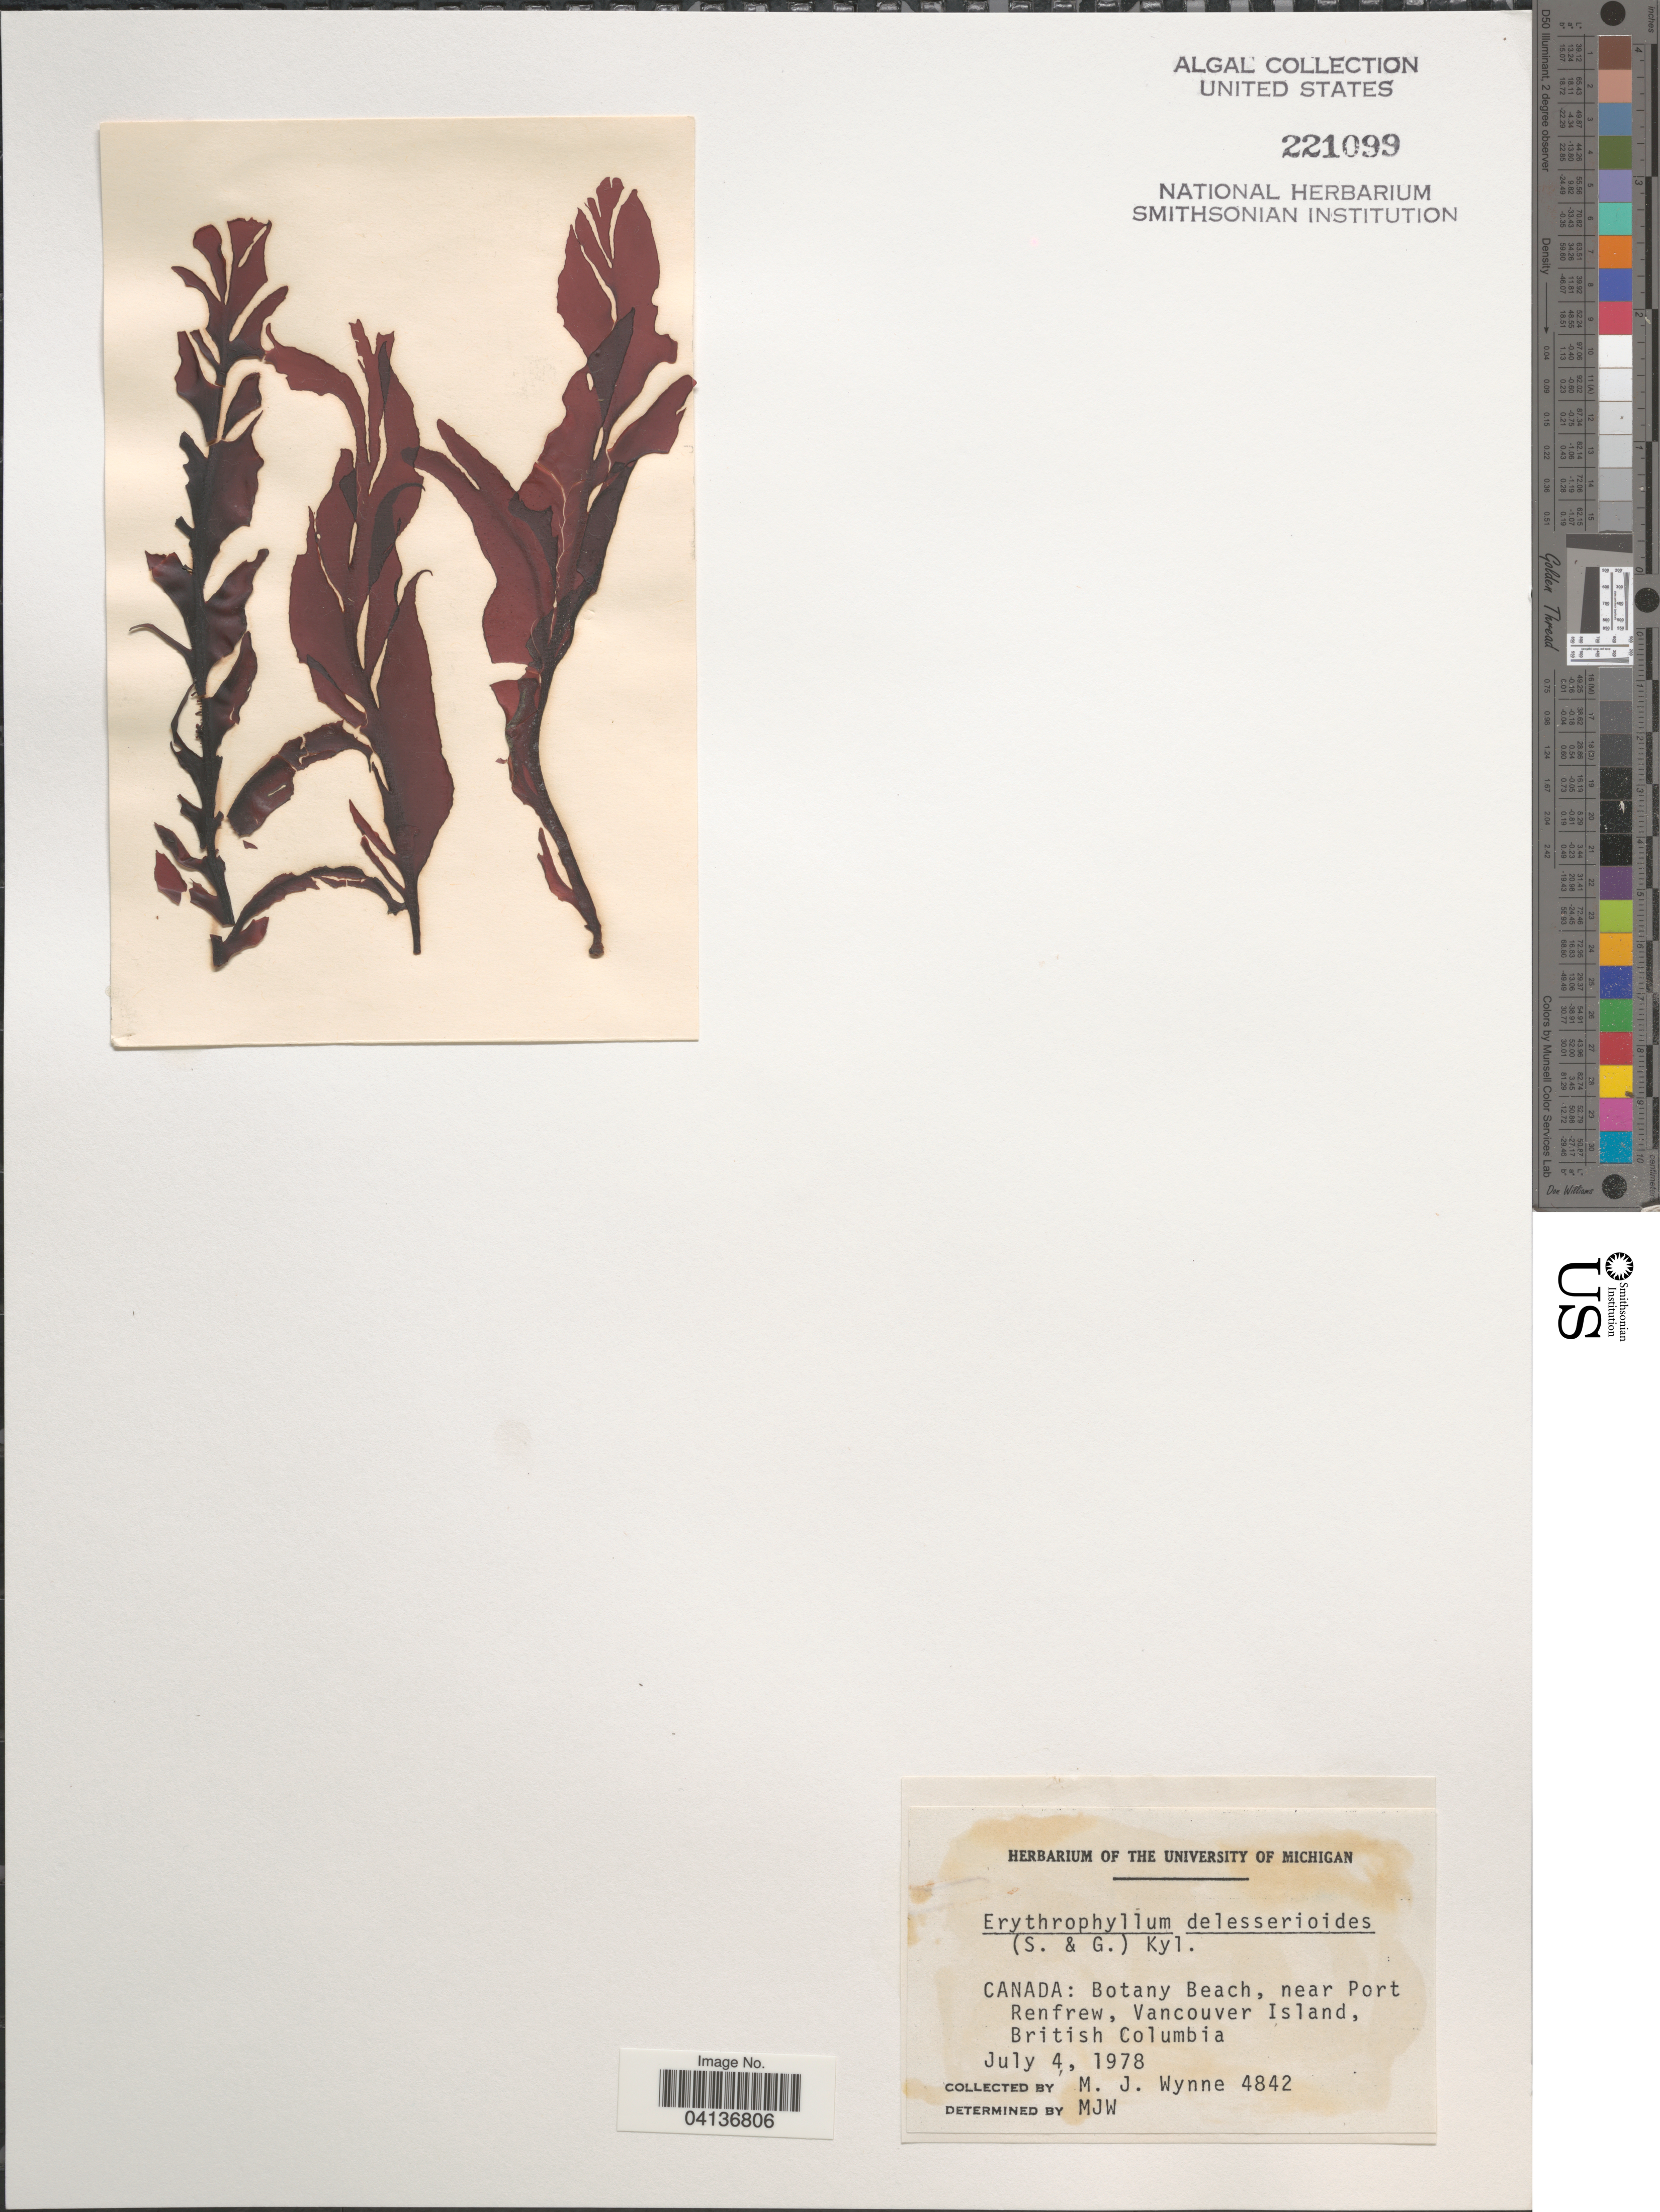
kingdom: Plantae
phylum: Rhodophyta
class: Florideophyceae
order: Gigartinales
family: Kallymeniaceae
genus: Erythrophyllum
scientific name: Erythrophyllum delesserioides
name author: J. Agardh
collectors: M.J. Wynne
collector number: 4842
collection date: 1978-07-04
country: Canada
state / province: British Columbia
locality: Botany Beach, near Port Renfrew, Vancouver Island.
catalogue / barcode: US 221099